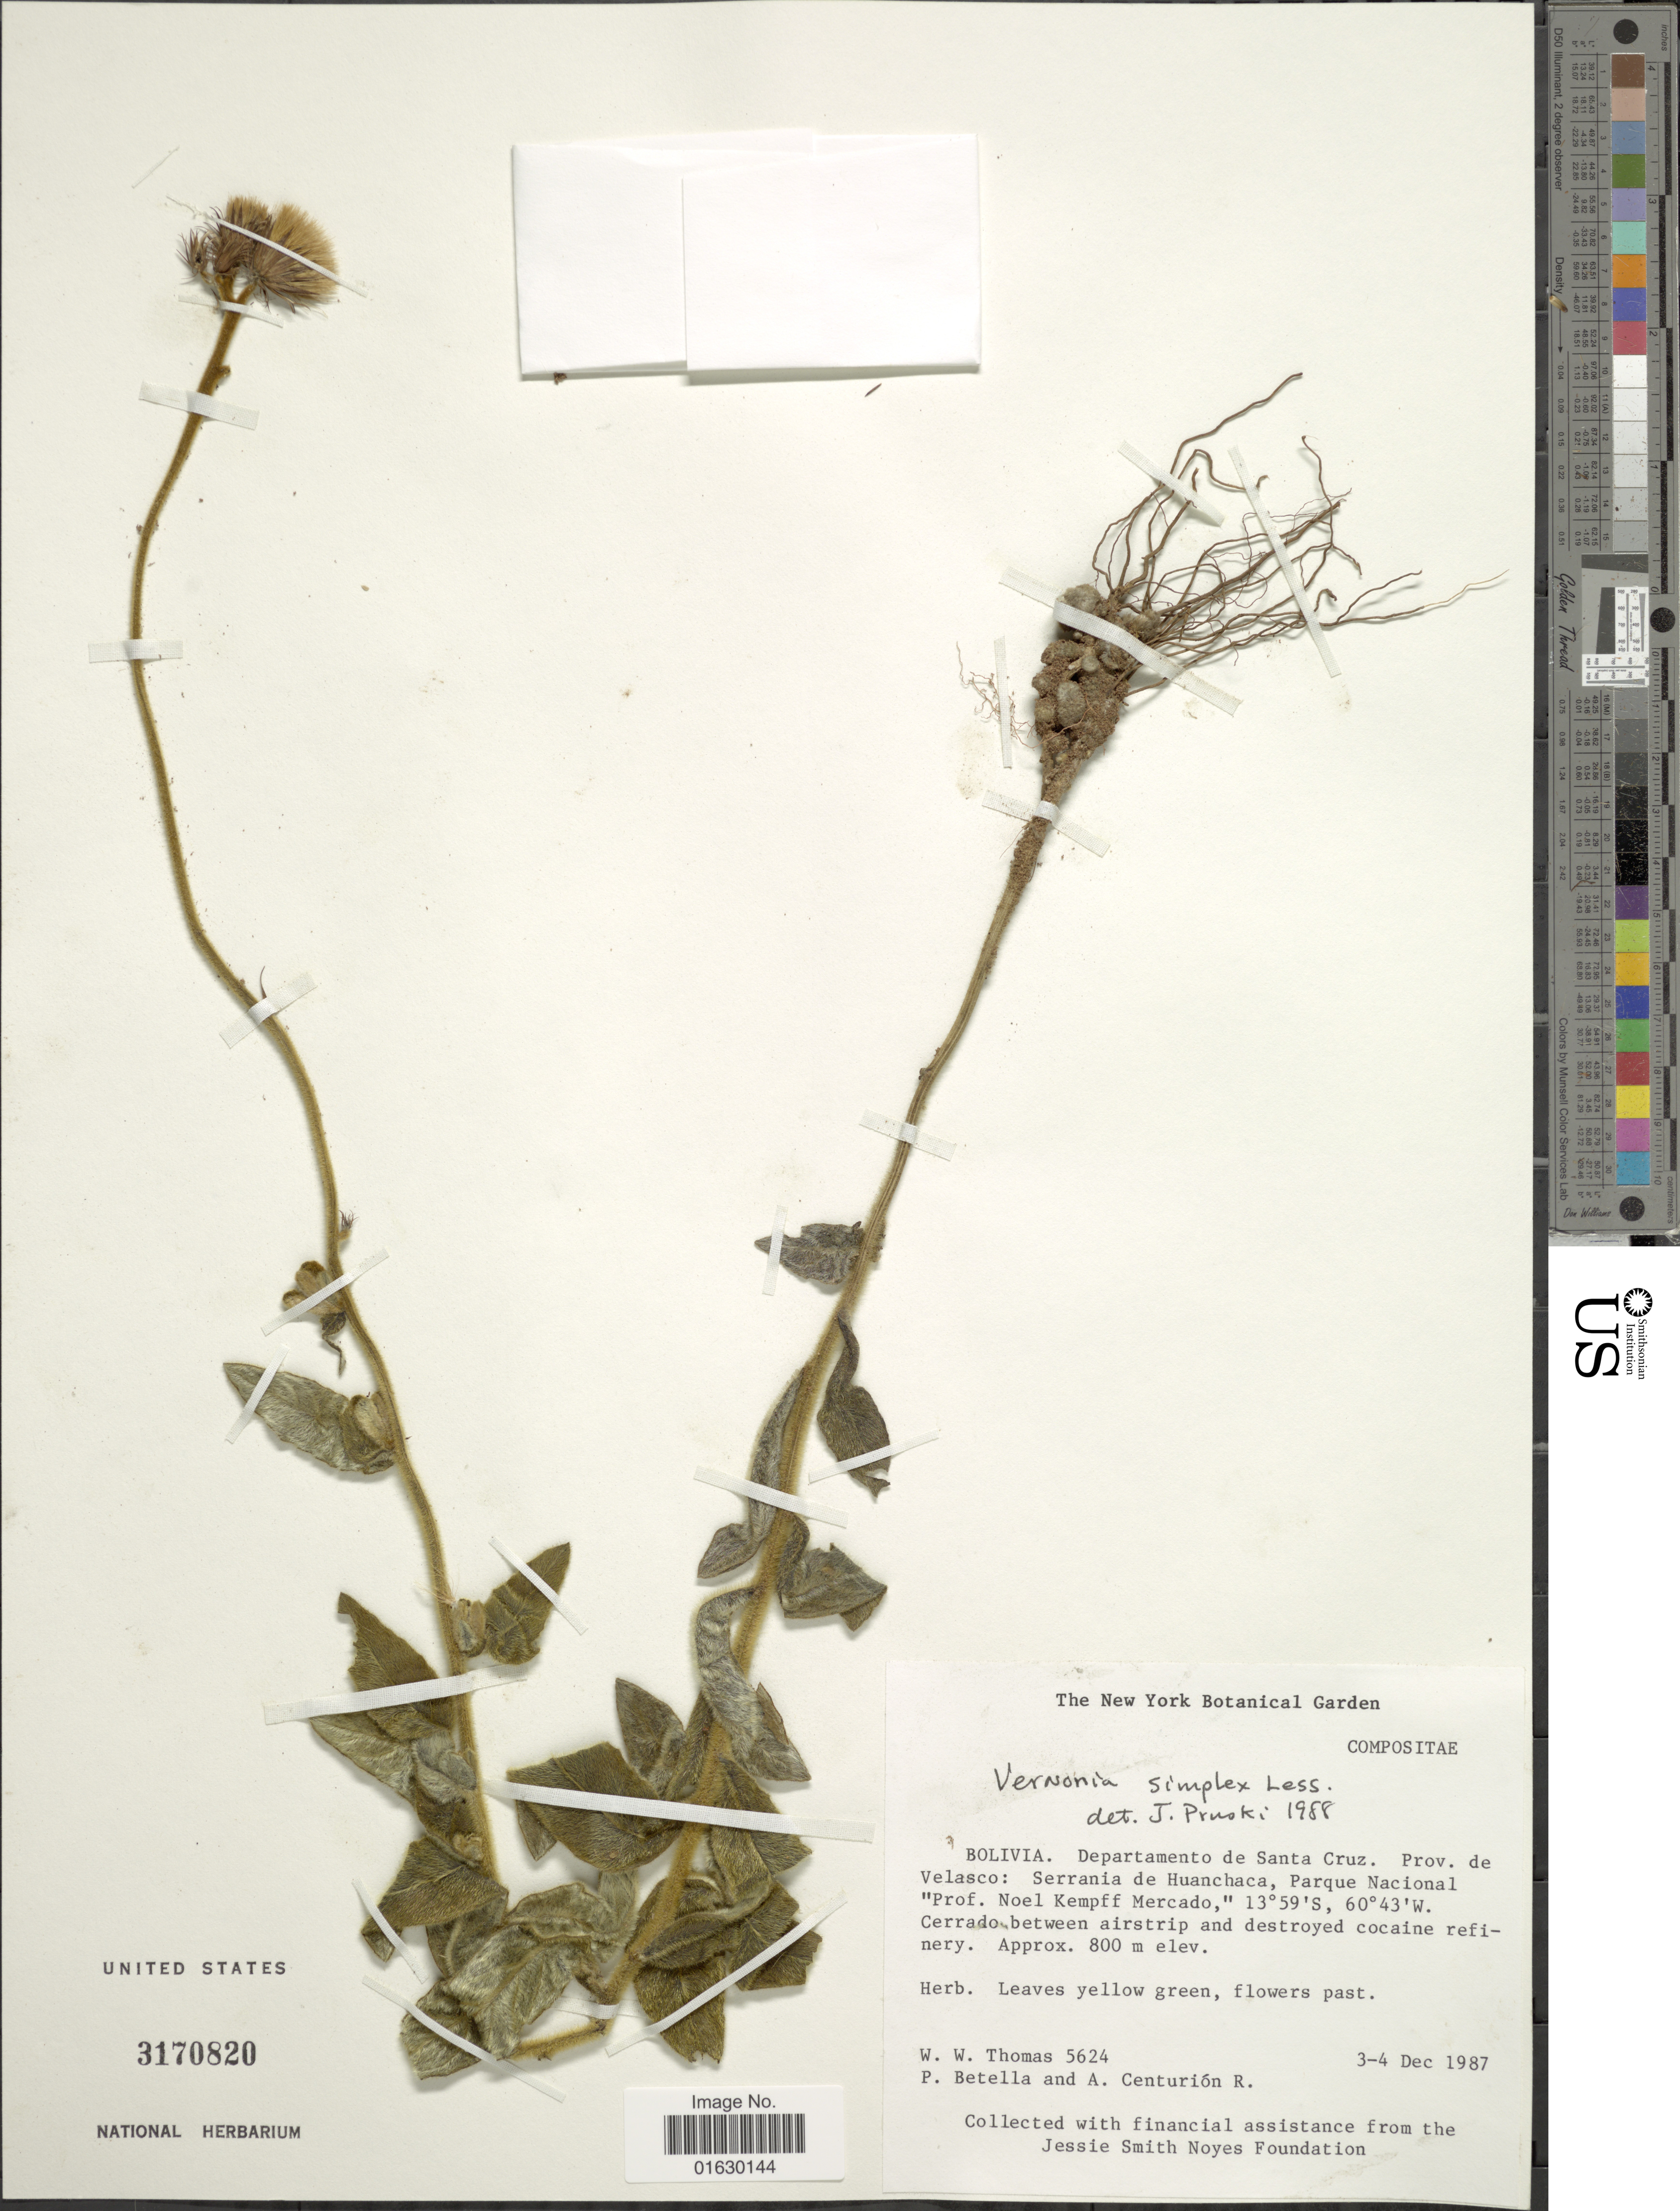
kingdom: Plantae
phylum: Tracheophyta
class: Magnoliopsida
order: Asterales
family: Asteraceae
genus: Lessingianthus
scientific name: Lessingianthus simplex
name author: (Less.) H. Rob.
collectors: W. W. Thomas, P. Betella & A. Centurión R.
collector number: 5624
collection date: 1987-12-03/1987-12-04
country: Bolivia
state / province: Santa Cruz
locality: Departamento de Santa Cruz, Prov. de Velasco, Serrania de Huanchaca, Parque Nacional Prof. Noel Kempff Mercado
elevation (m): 800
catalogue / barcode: US 3170820